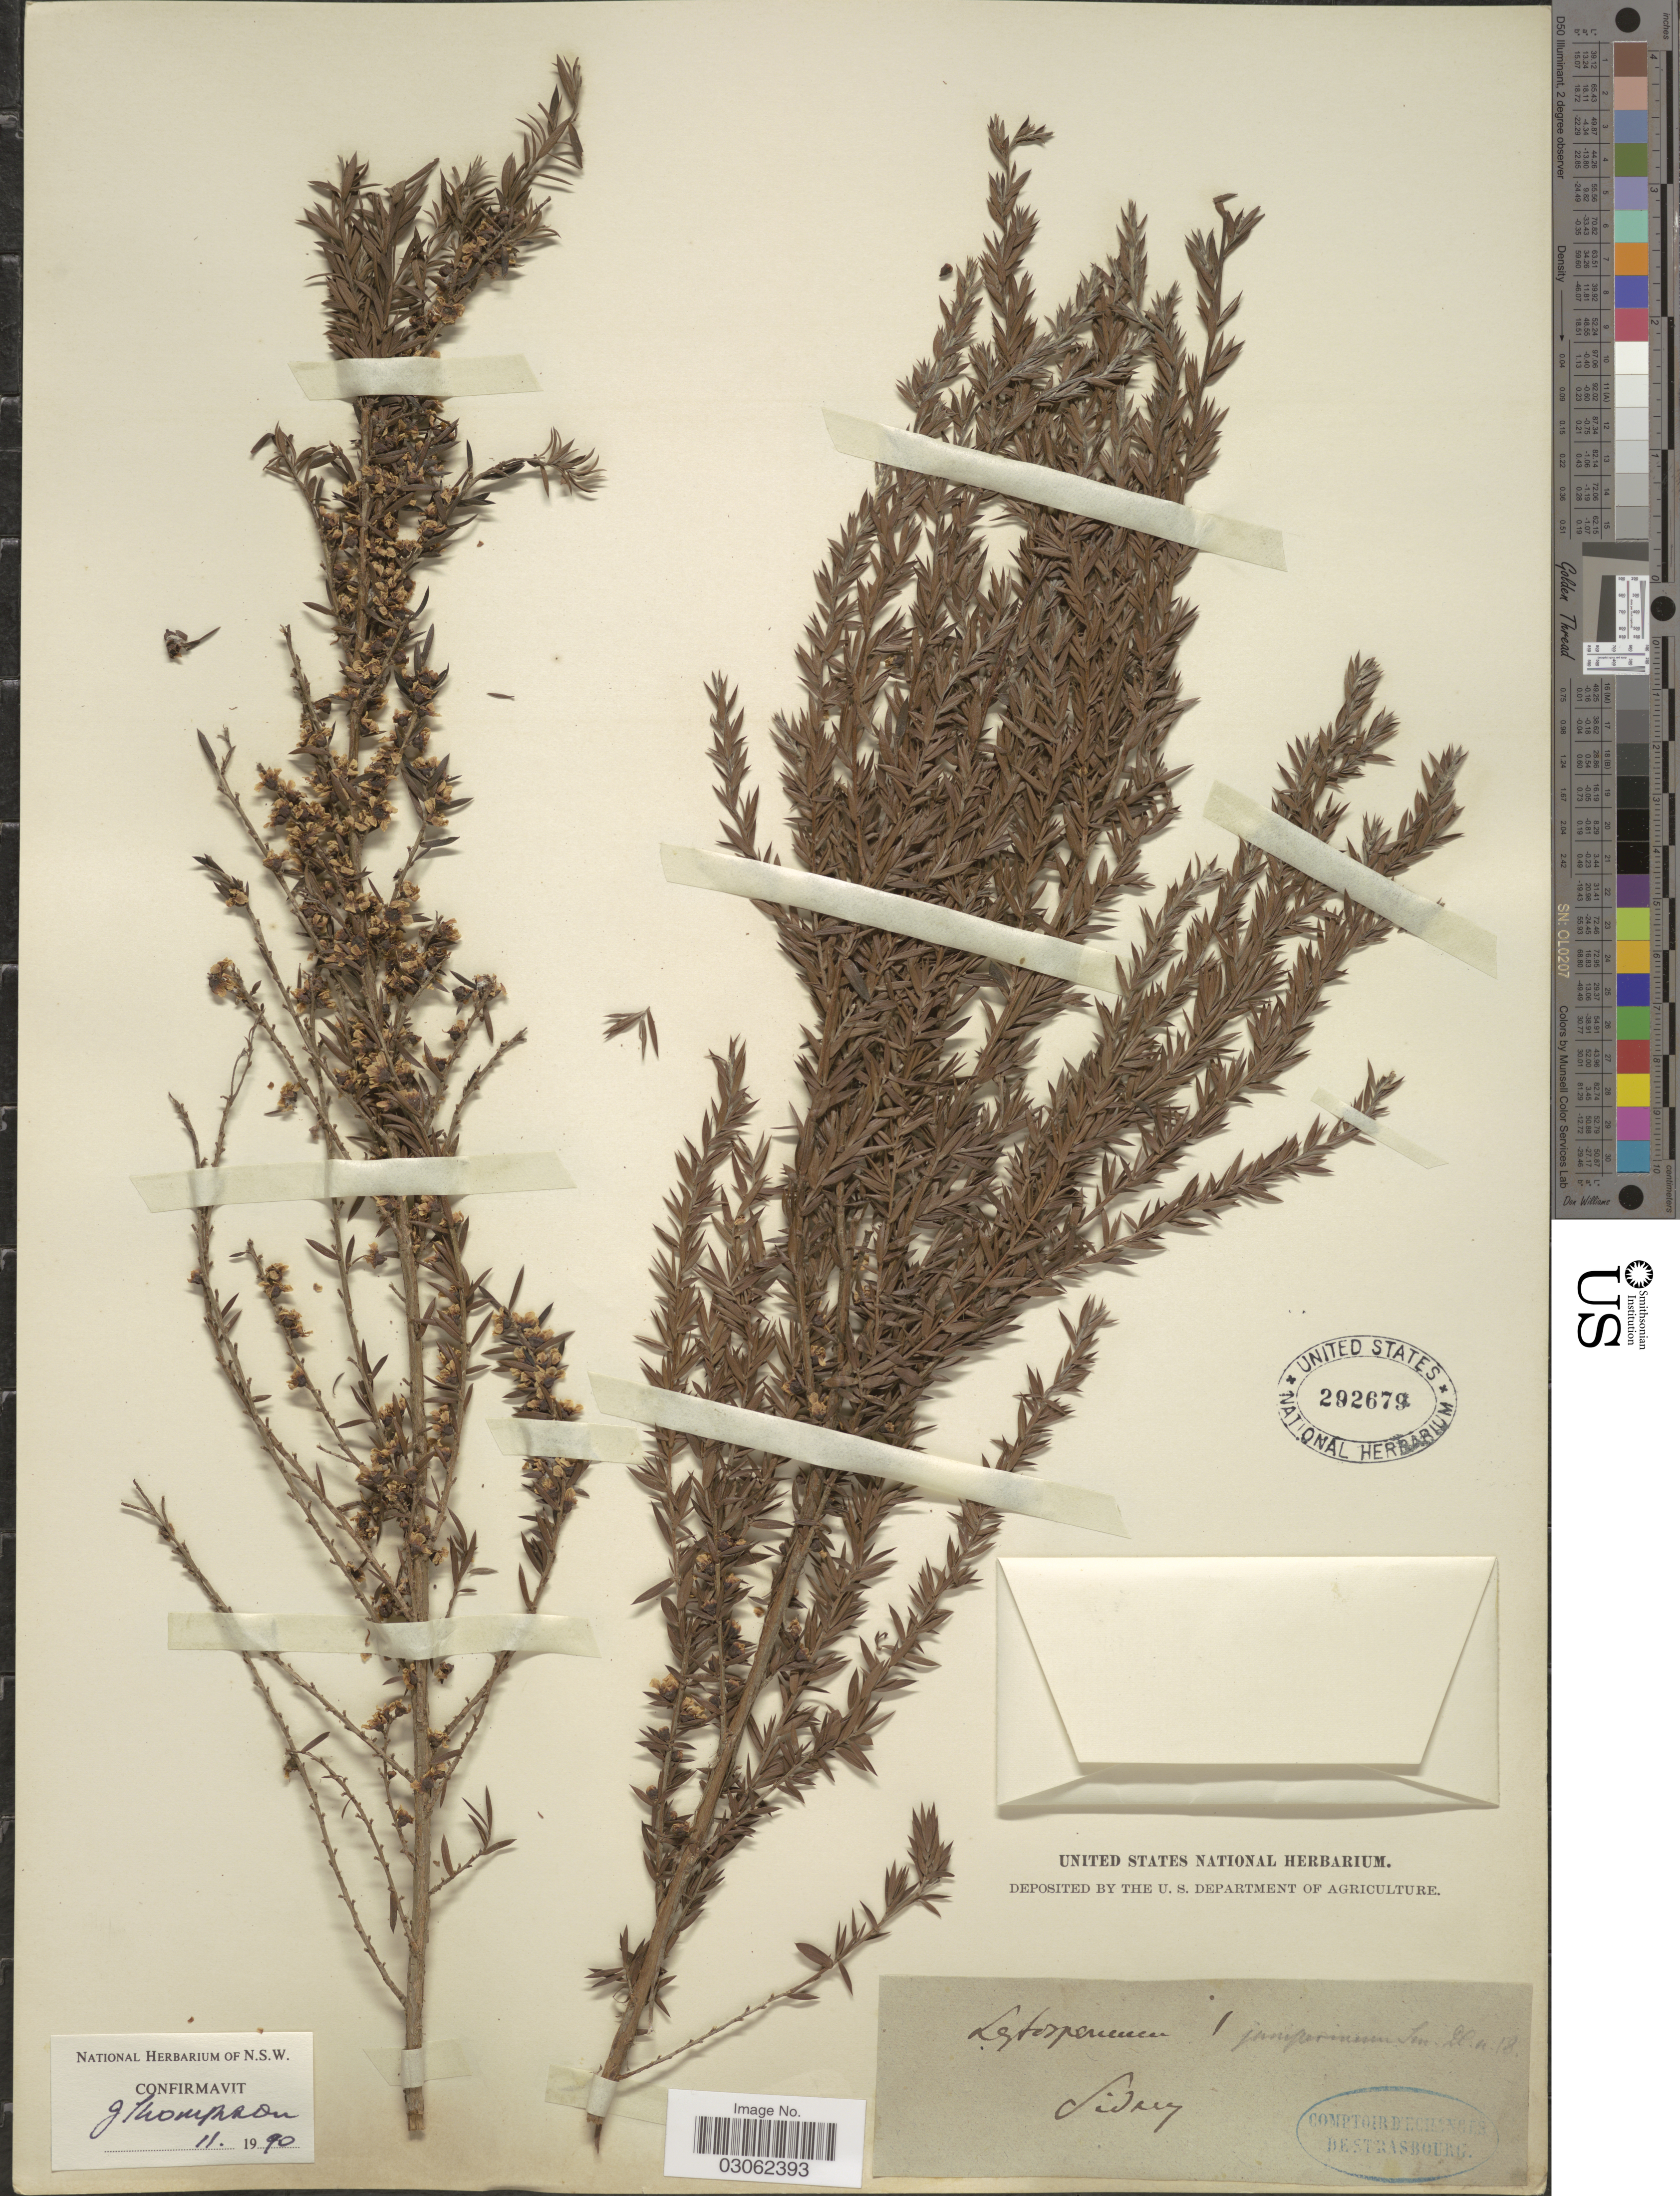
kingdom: Plantae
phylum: Tracheophyta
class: Magnoliopsida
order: Myrtales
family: Myrtaceae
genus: Leptospermum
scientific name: Leptospermum juniperinum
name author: Sm.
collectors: ex herb. United States National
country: Australia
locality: Sidney.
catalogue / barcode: US 292679